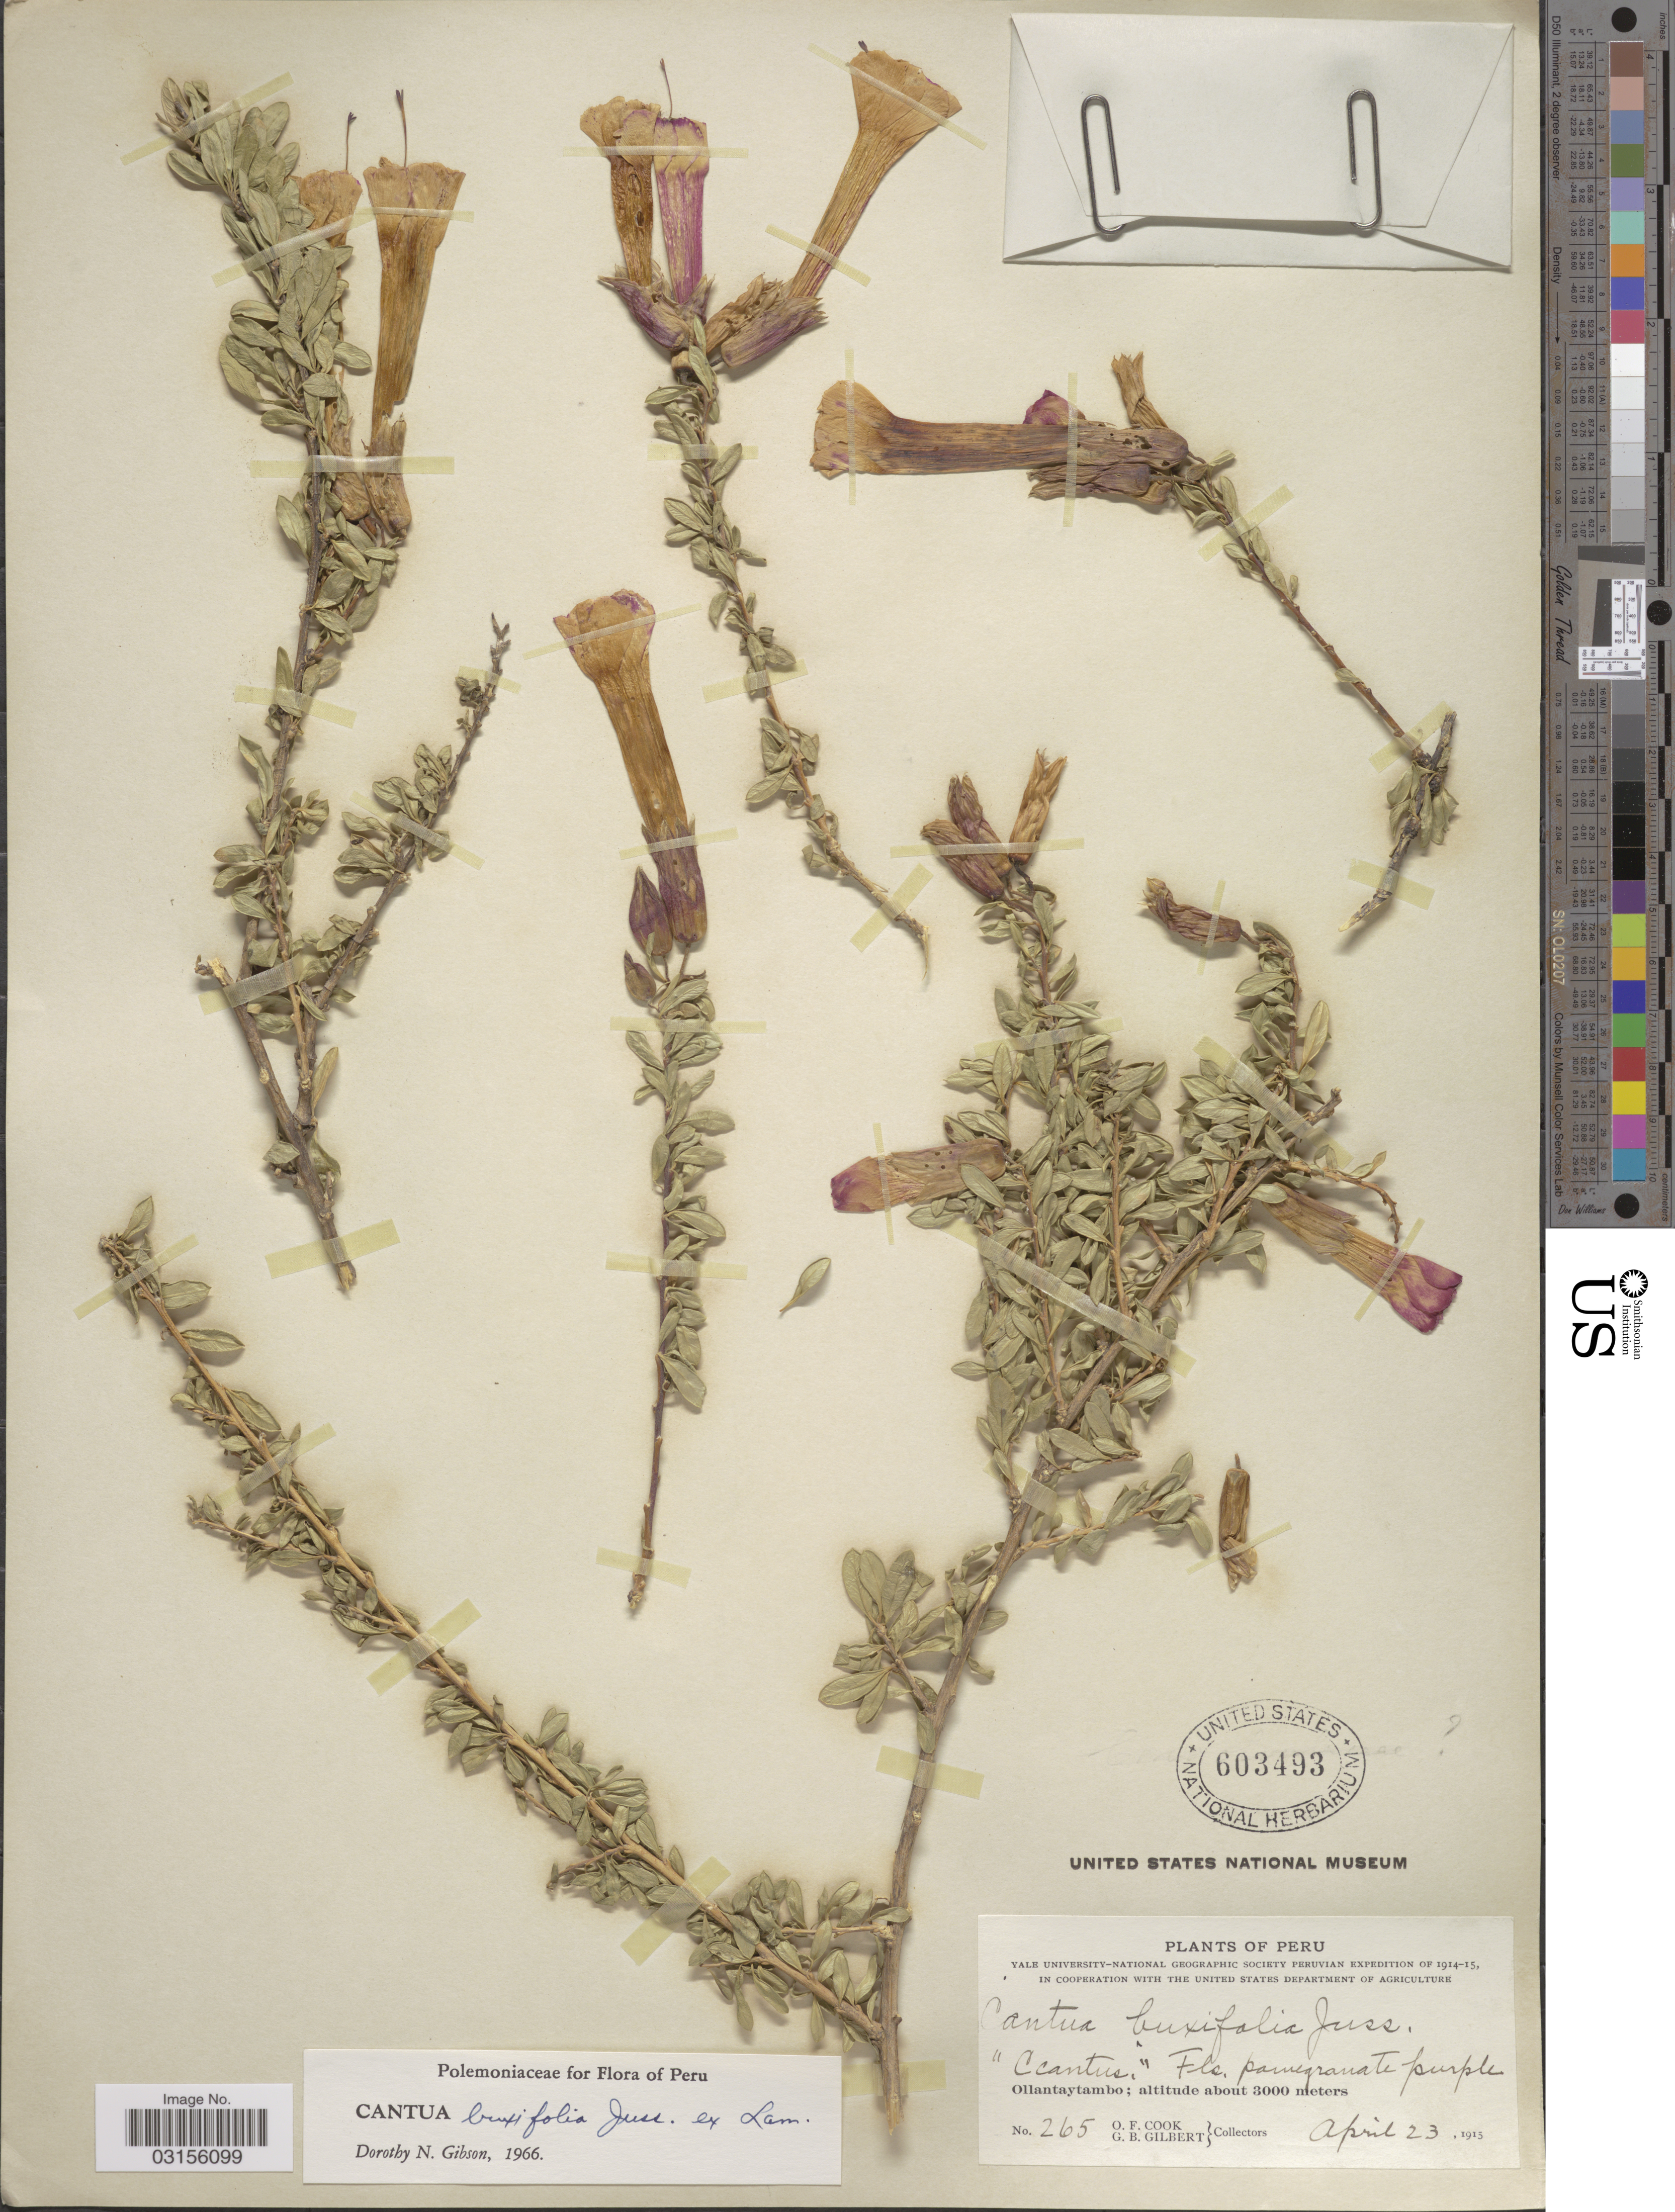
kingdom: Plantae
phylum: Tracheophyta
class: Magnoliopsida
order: Ericales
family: Polemoniaceae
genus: Cantua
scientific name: Cantua buxifolia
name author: Juss. ex Lam.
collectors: O. F. Cook & G. B. Gilbert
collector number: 265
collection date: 1915-04-23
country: Peru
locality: Ollantaytambo.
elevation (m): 3000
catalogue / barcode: US 603493